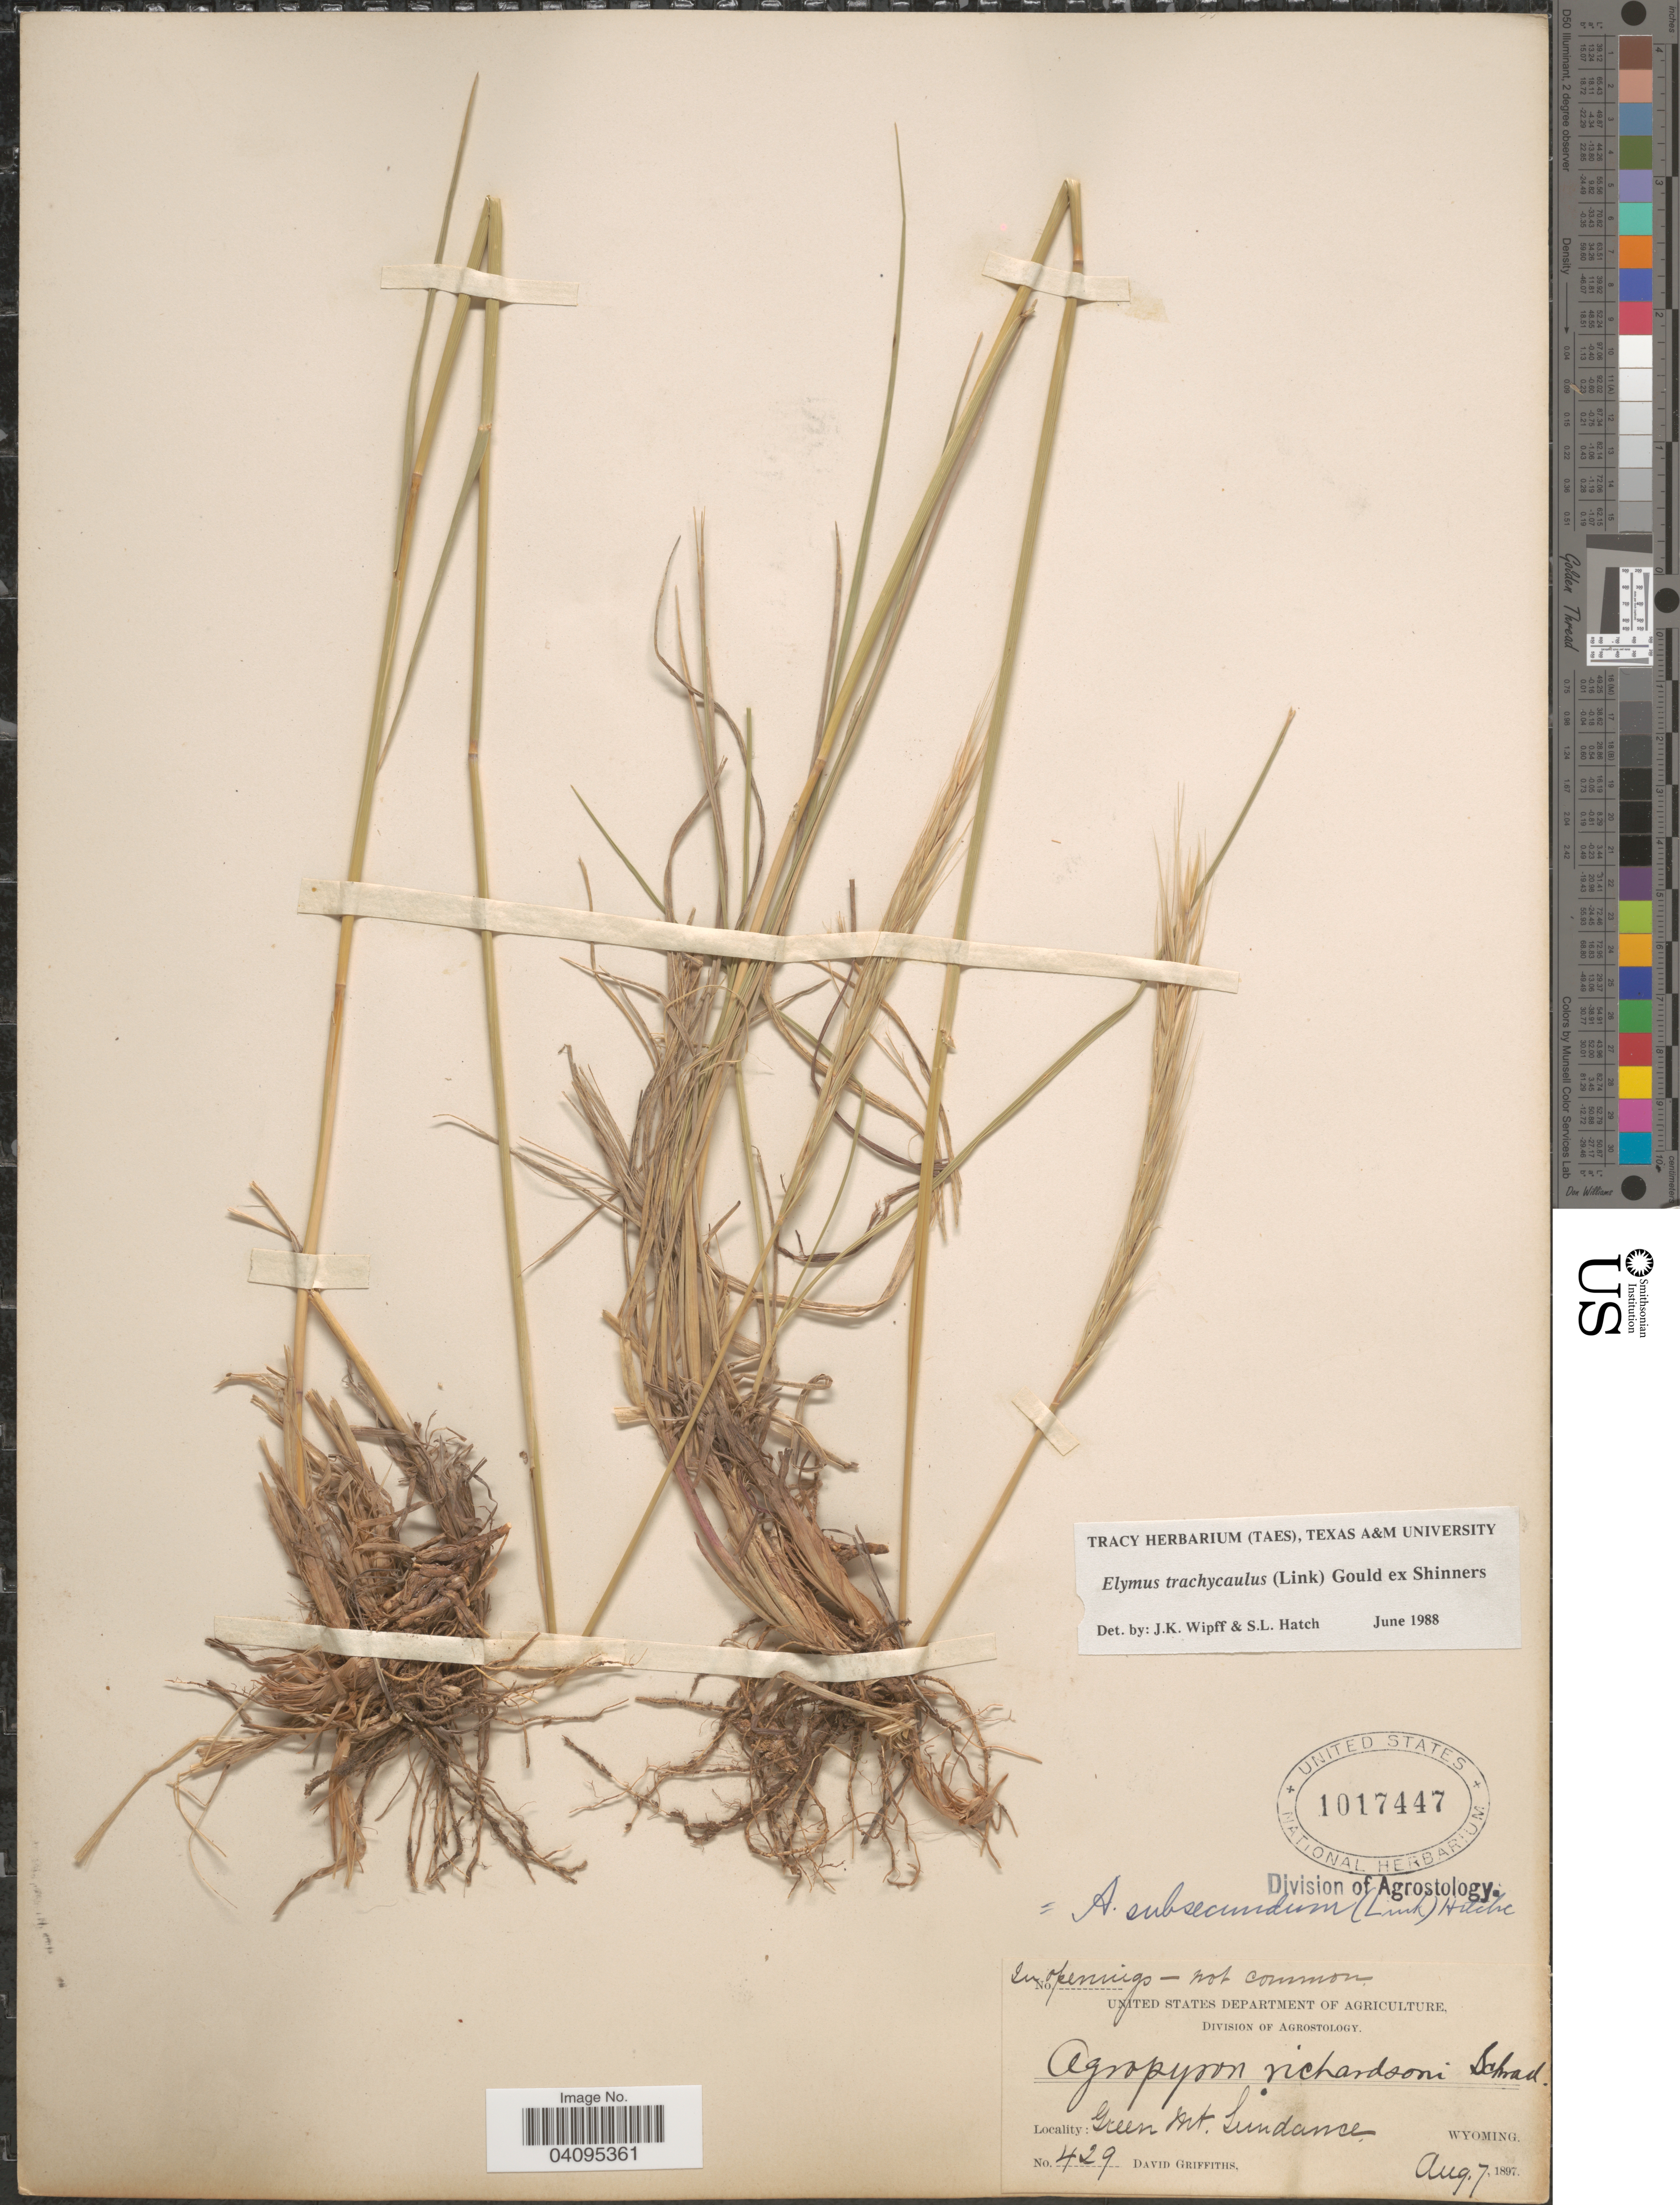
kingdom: Plantae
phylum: Tracheophyta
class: Liliopsida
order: Poales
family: Poaceae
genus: Elymus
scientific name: Elymus trachycaulus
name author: (Link) Gould ex Shinners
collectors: D. Griffiths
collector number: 429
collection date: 1897-08-07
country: United States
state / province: Wyoming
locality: In openings. Green Mt. Sundance.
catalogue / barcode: US 1017447